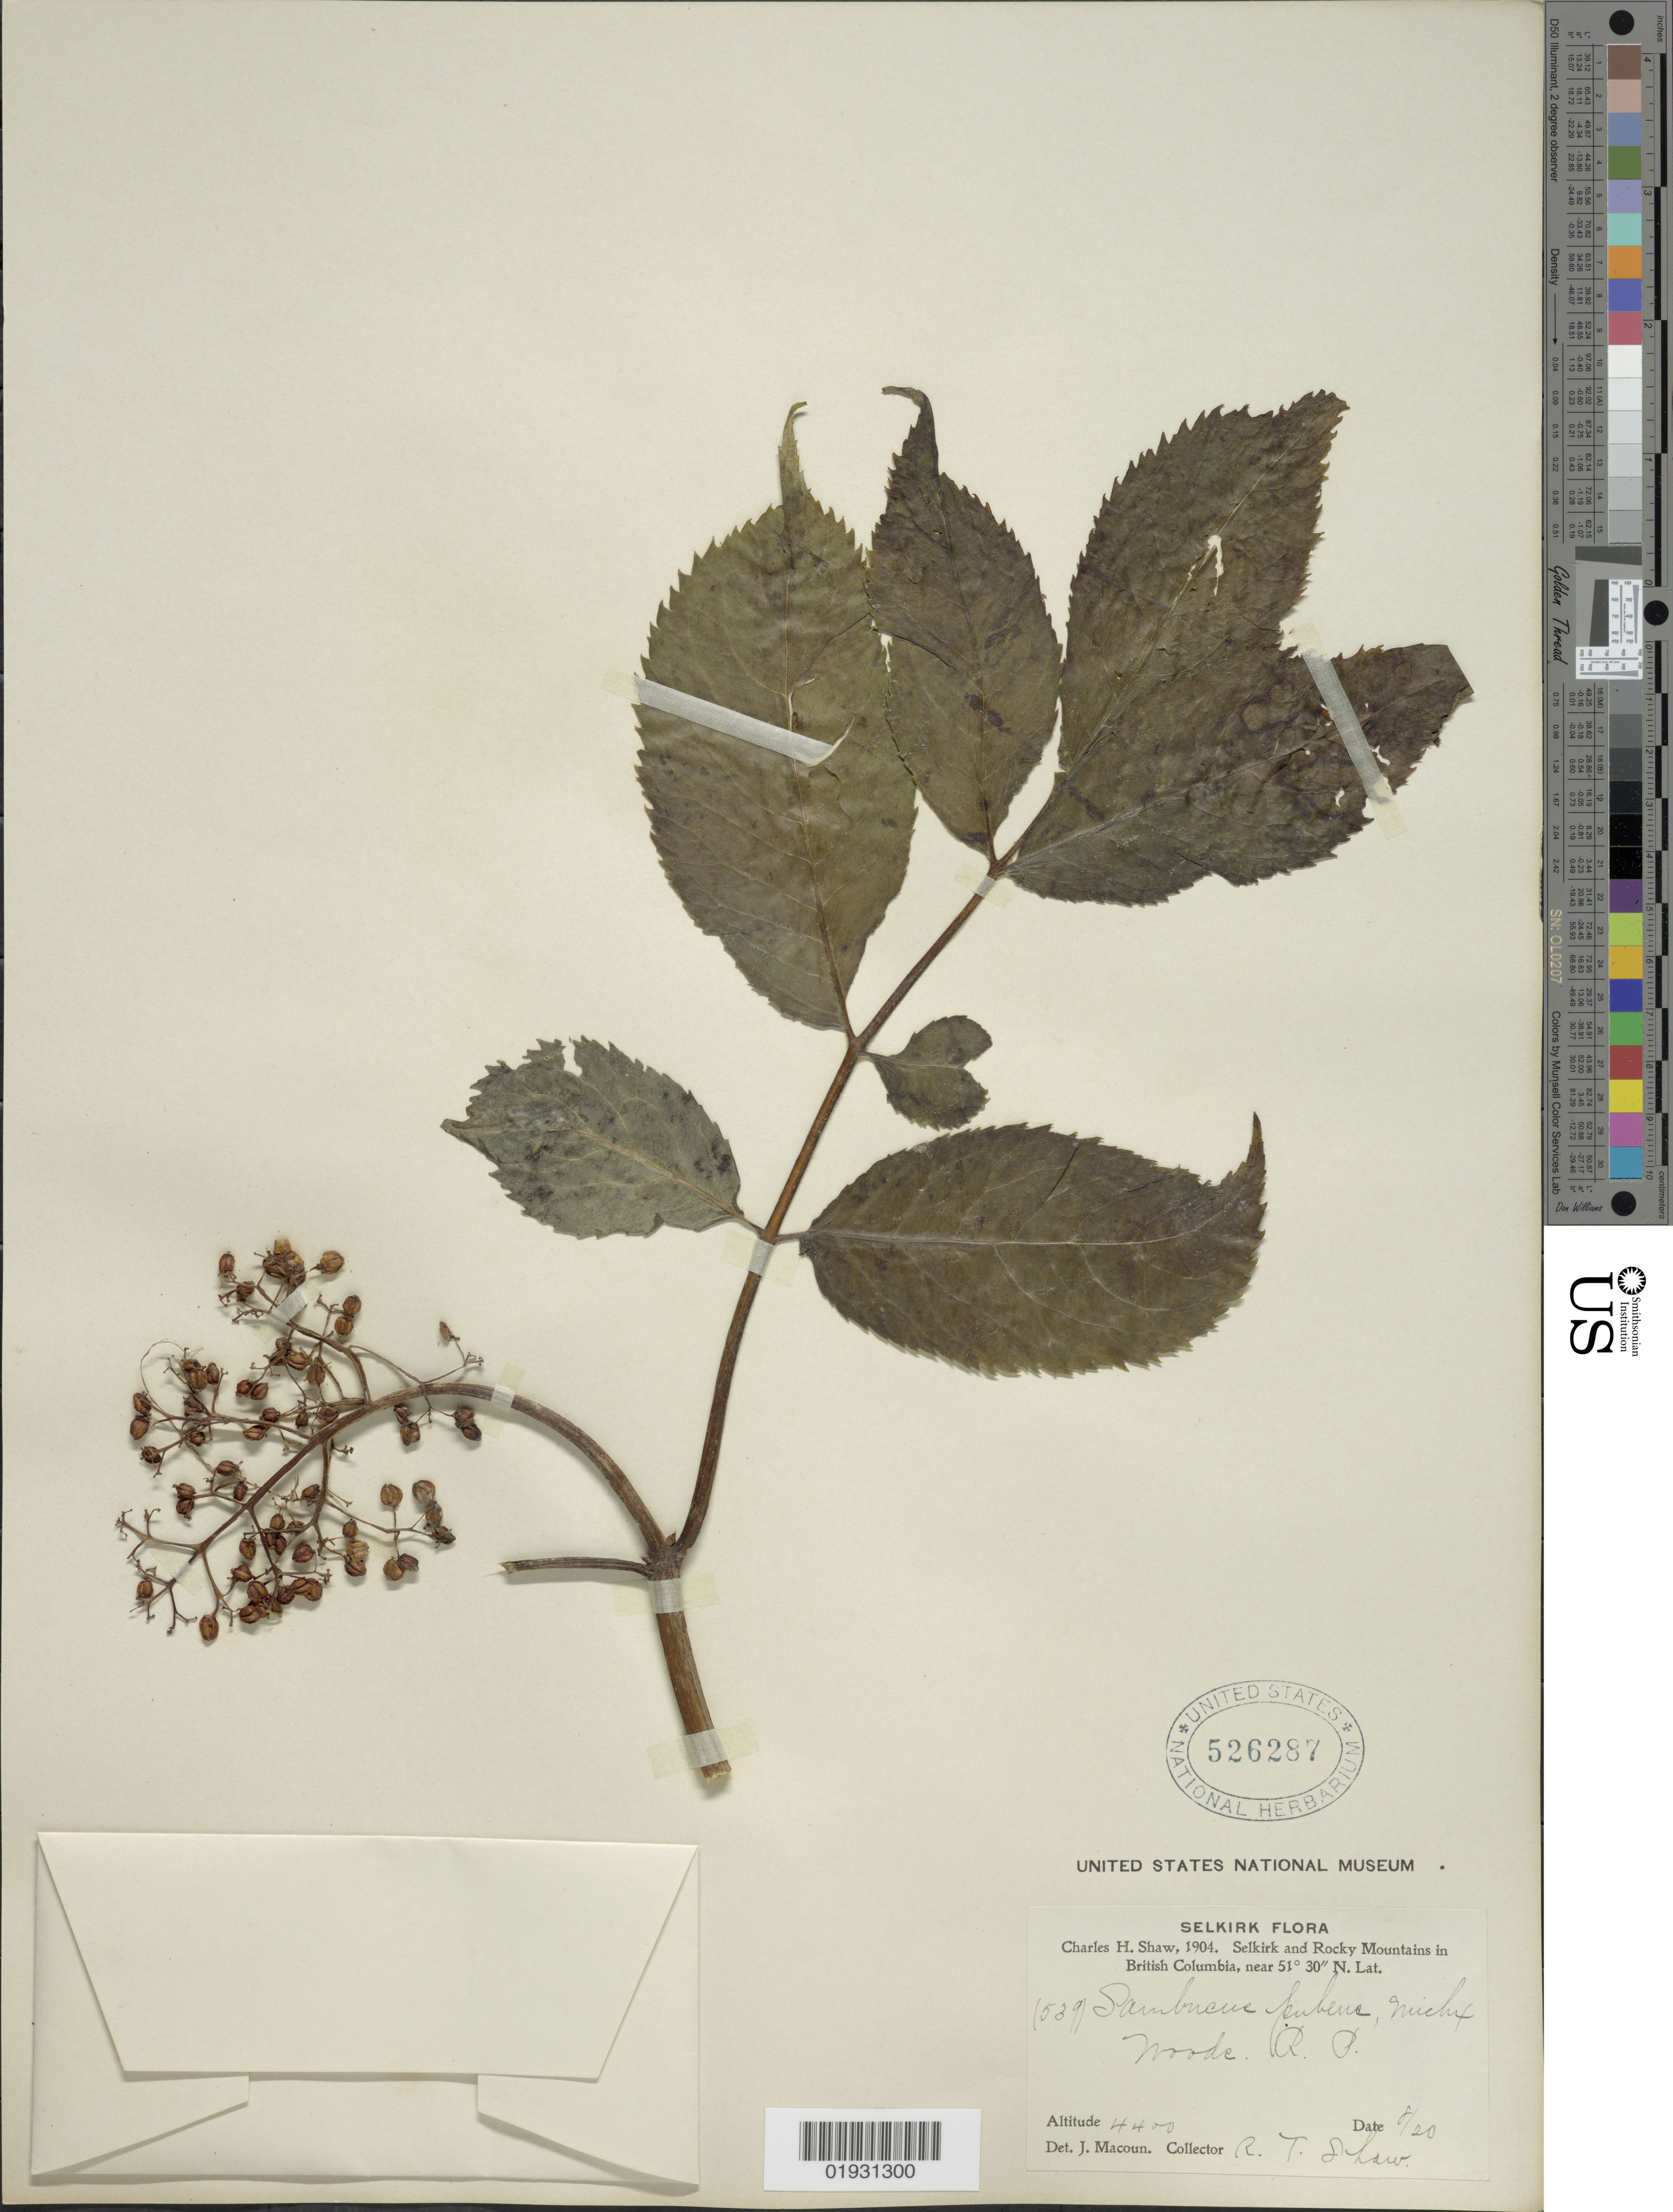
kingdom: Plantae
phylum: Tracheophyta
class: Magnoliopsida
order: Dipsacales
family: Viburnaceae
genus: Sambucus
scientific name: Sambucus racemosa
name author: L.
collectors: R. T. Shaw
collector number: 539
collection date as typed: Transcribed d/m/y: /8/20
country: Canada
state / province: British Columbia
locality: Selkirk and Rocky Mountains. Woods R.O.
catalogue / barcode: US 526287